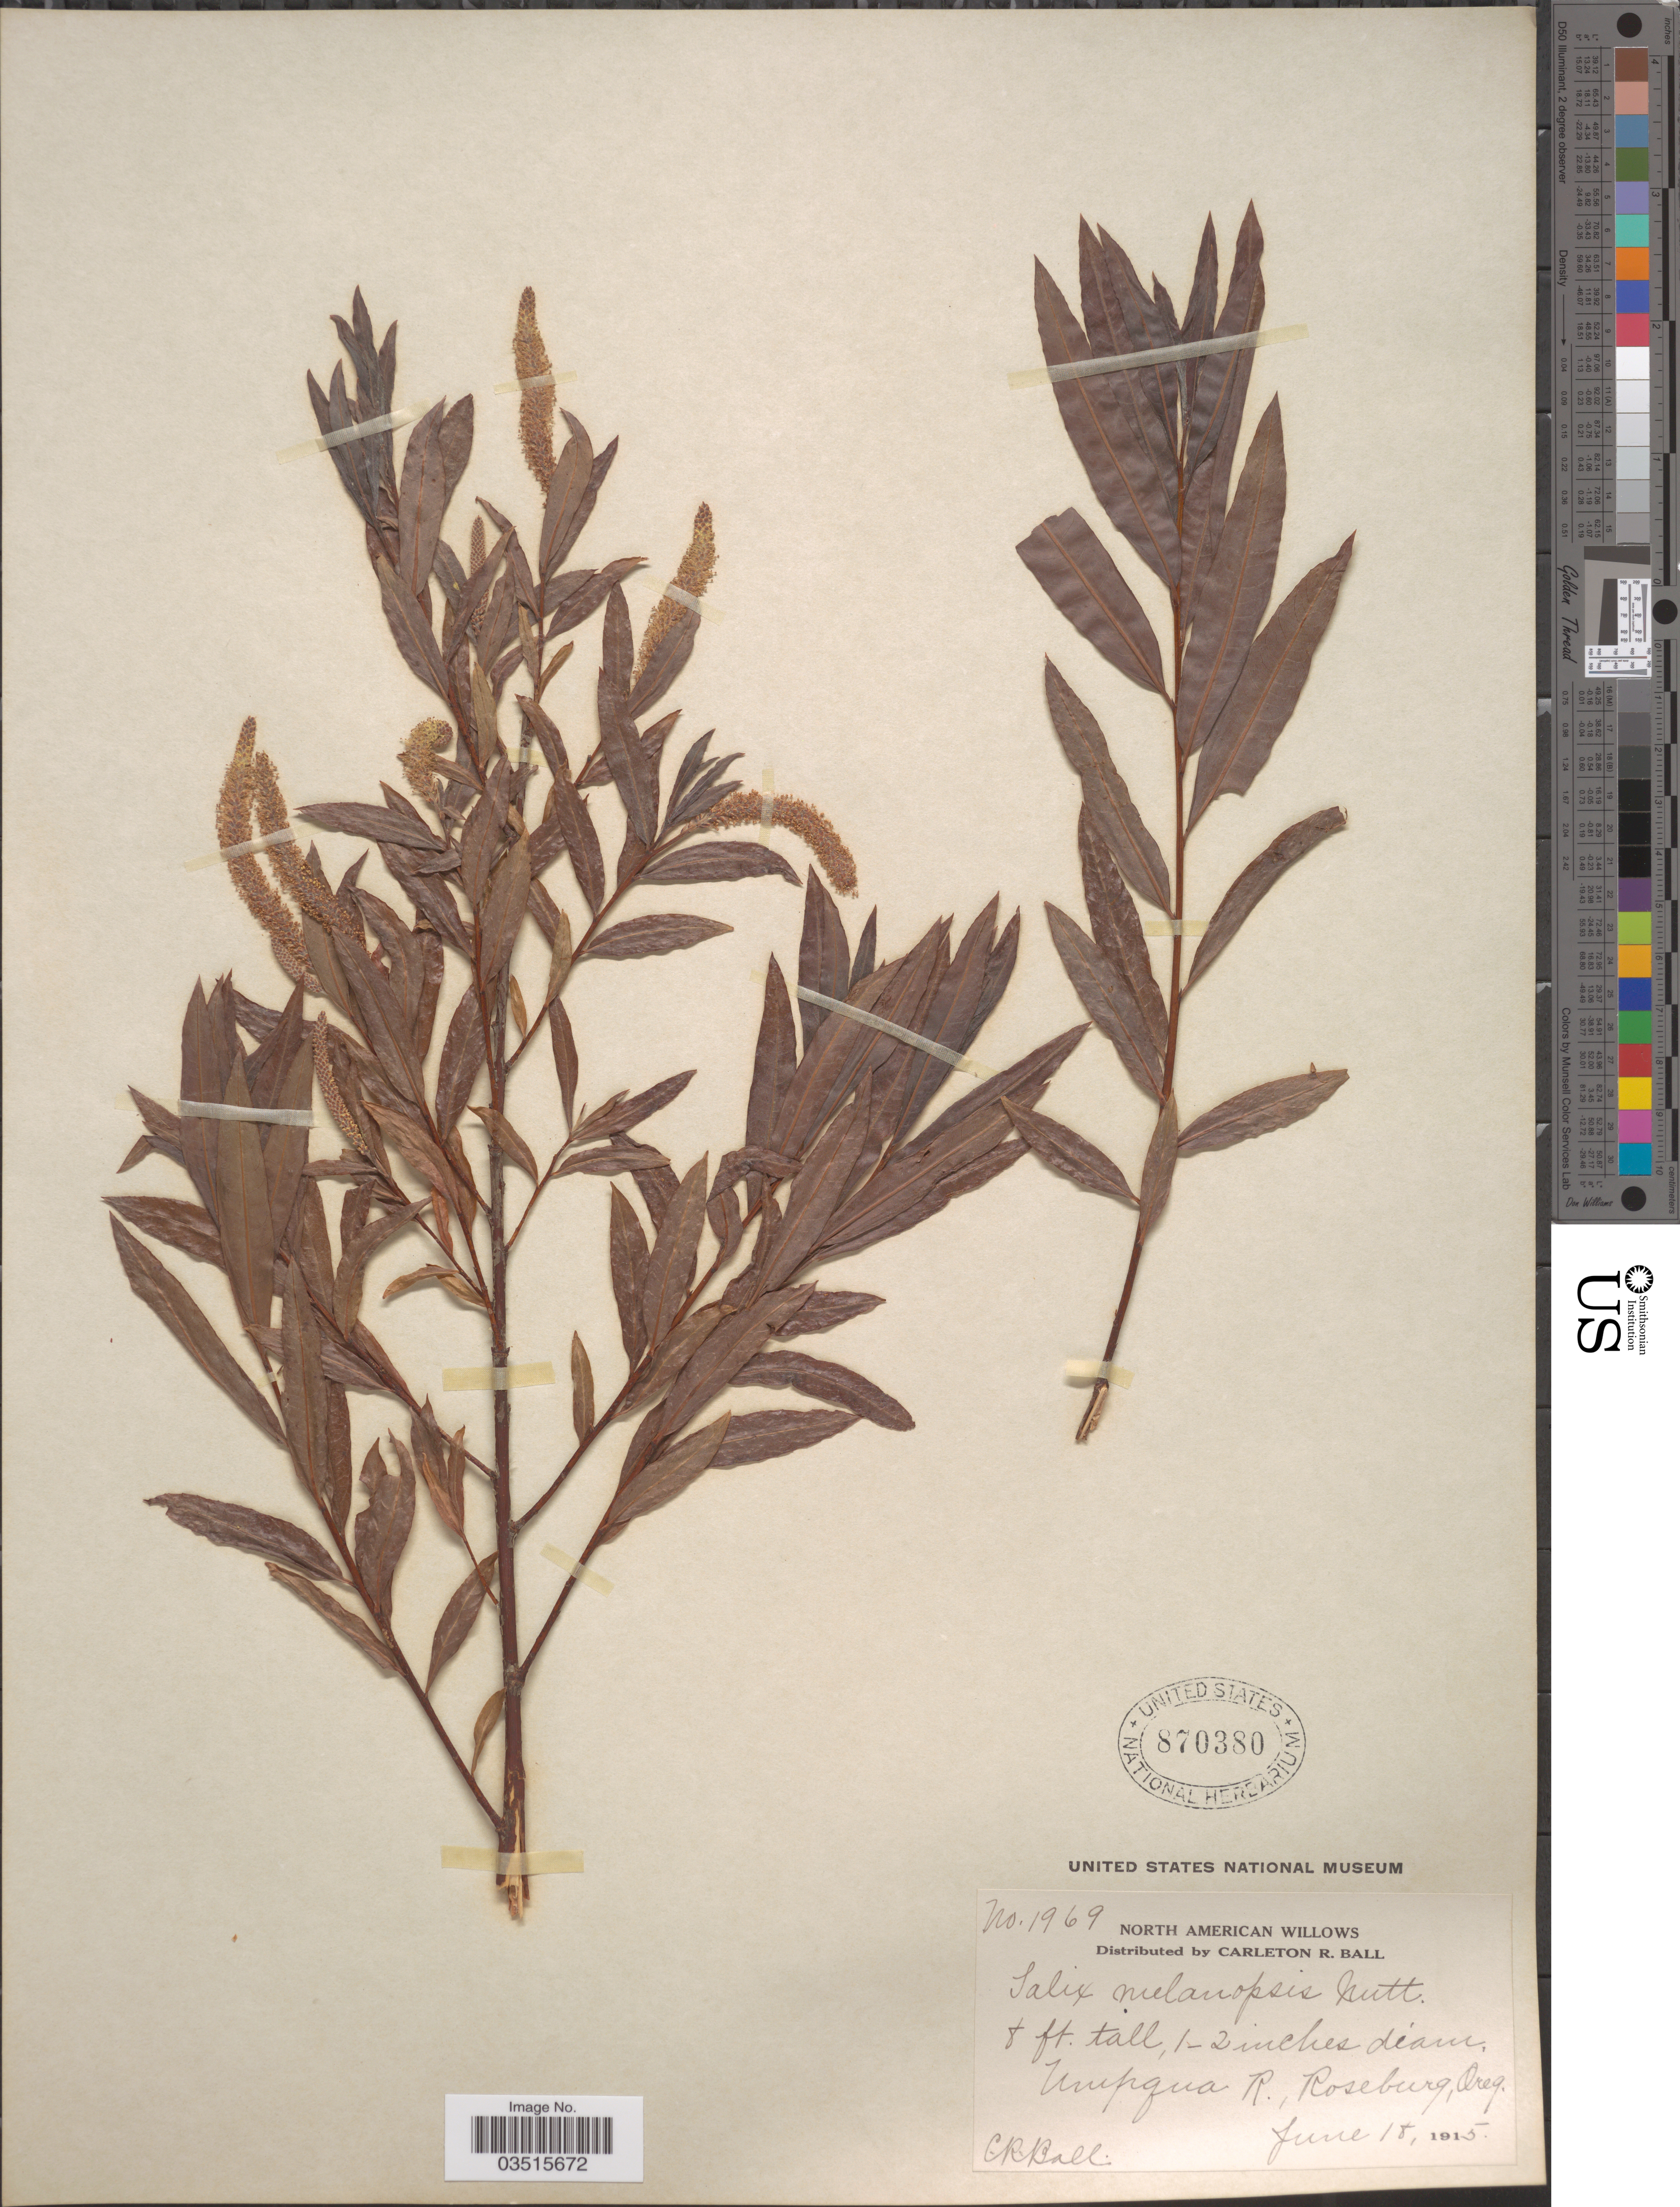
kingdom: Plantae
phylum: Tracheophyta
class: Magnoliopsida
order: Malpighiales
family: Salicaceae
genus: Salix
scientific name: Salix melanopsis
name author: Nutt.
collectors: C. R. Ball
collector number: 1969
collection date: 1915-06-18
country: United States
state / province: Oregon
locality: Umpqua R., Roseburg.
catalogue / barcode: US 870380